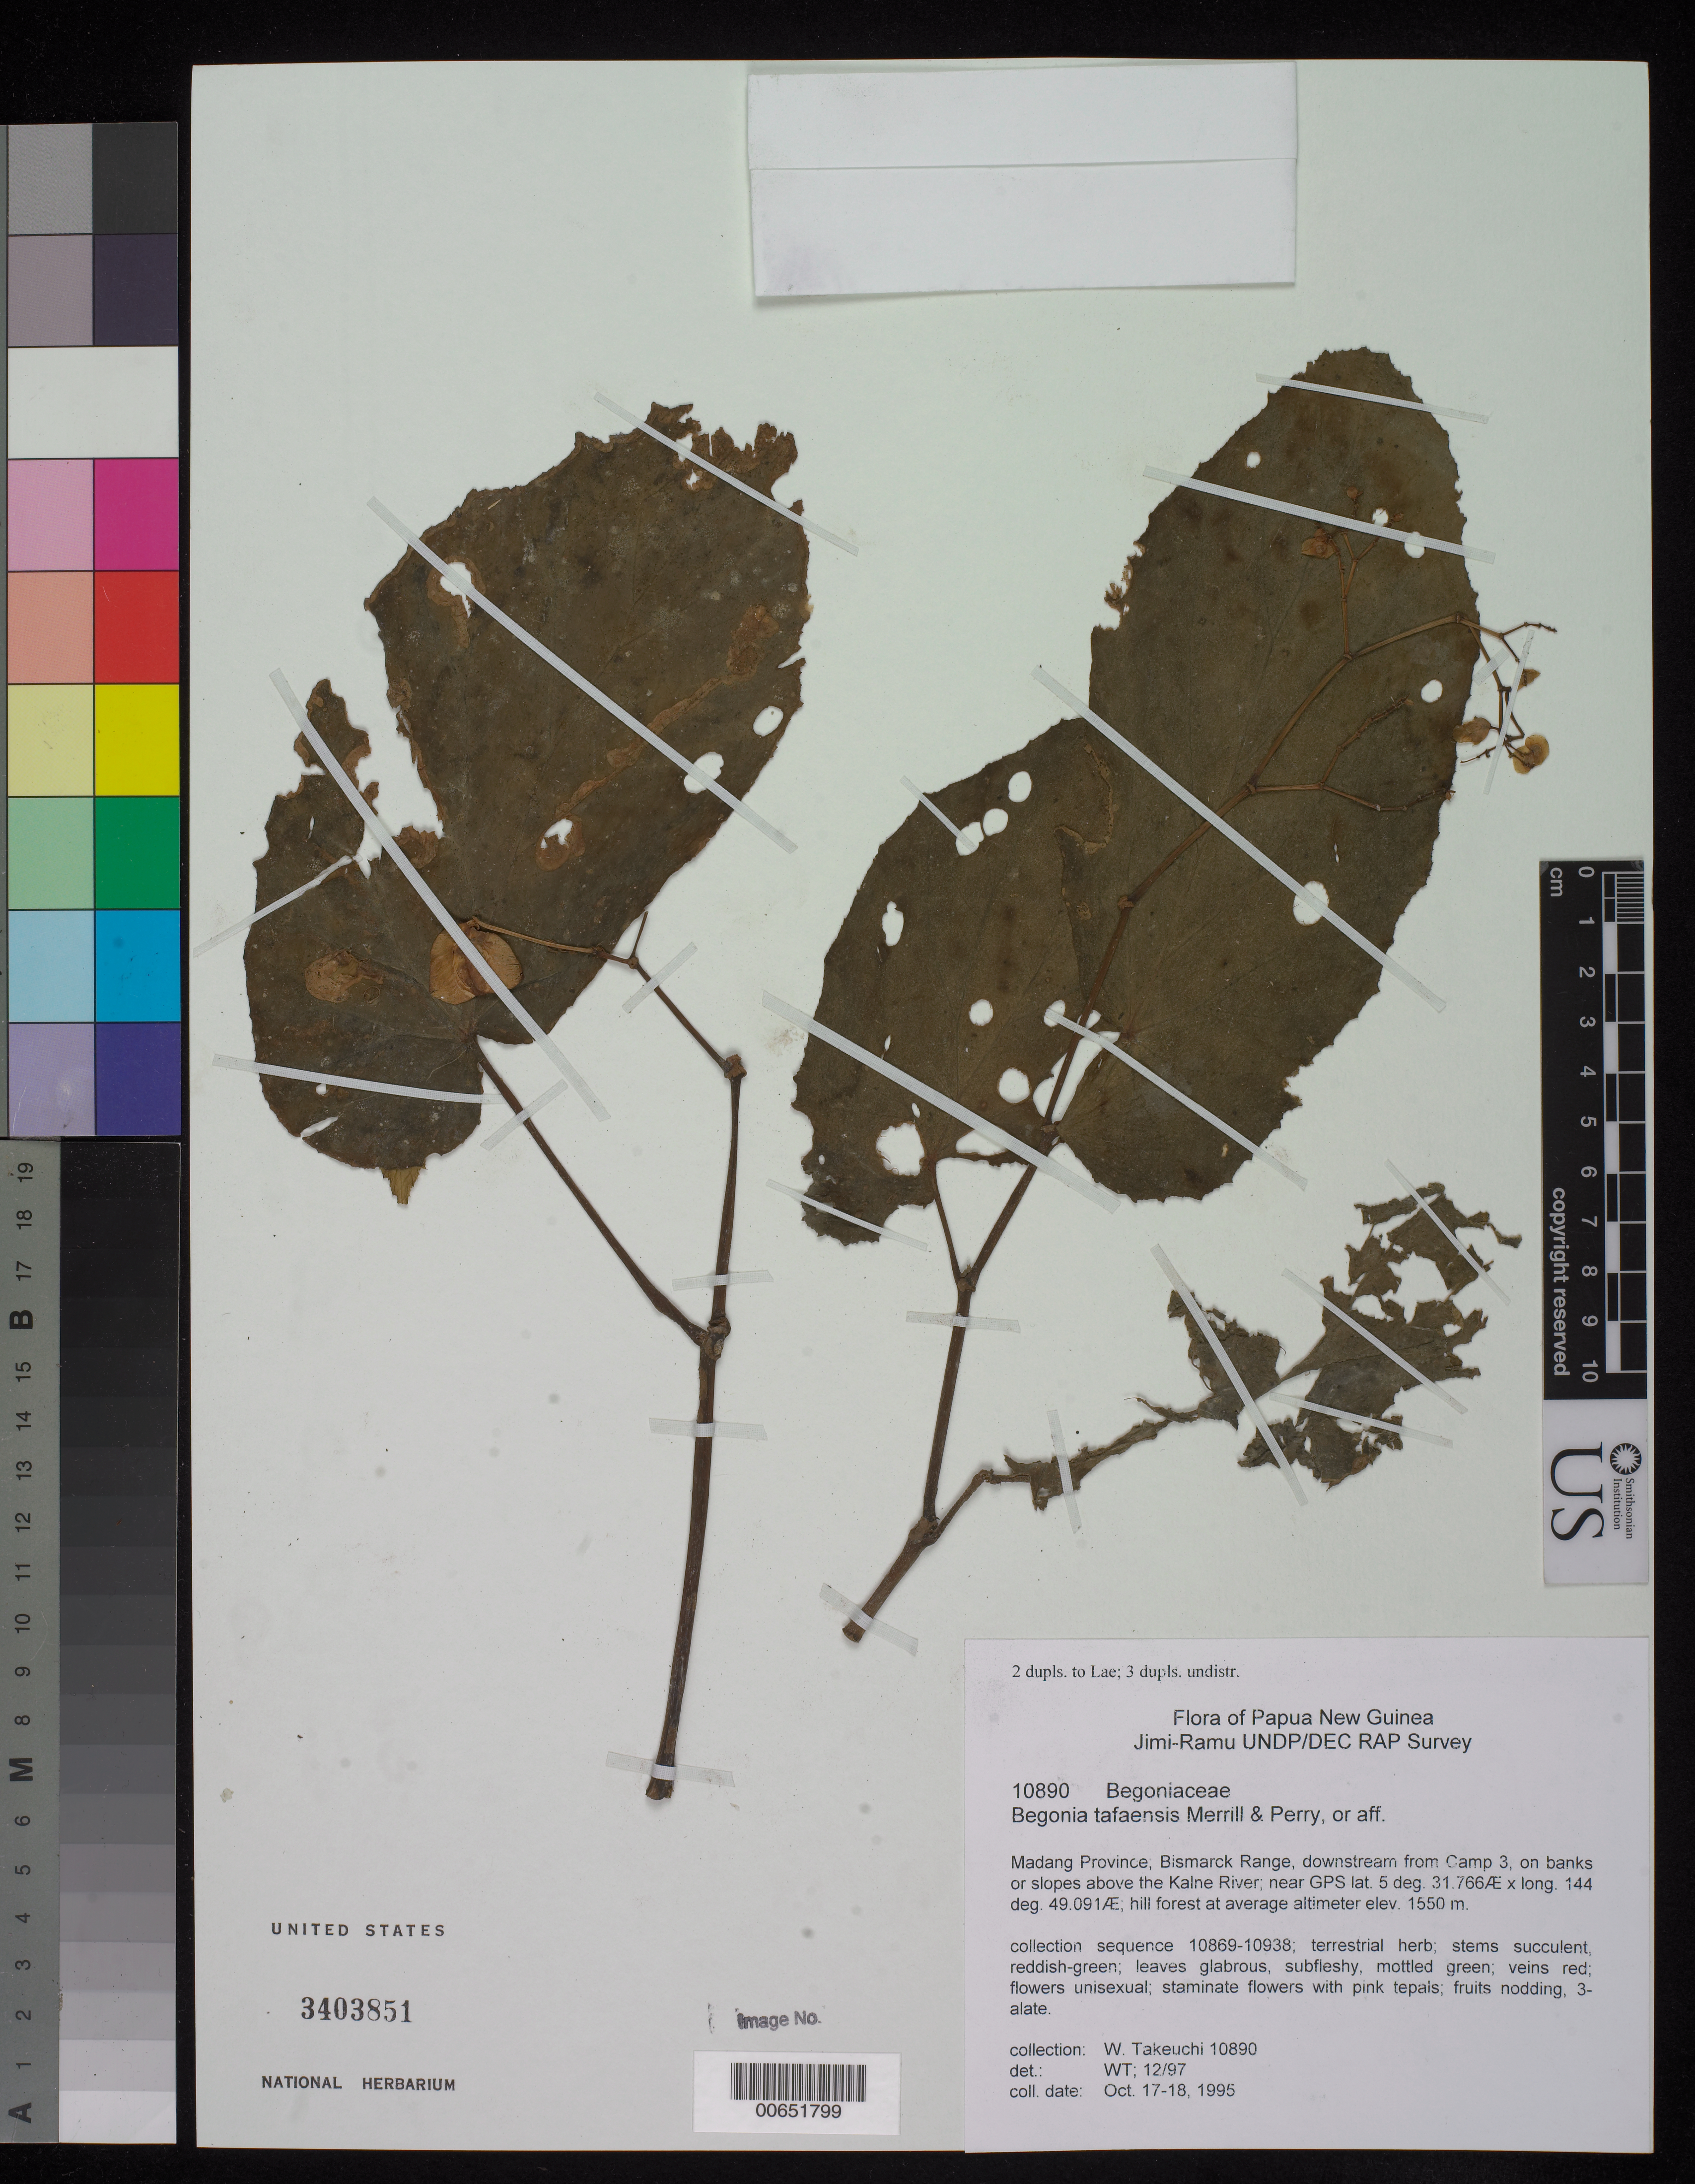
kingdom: Plantae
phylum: Tracheophyta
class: Magnoliopsida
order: Cucurbitales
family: Begoniaceae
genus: Begonia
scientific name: Begonia tafaensis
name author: Merr. & L.M. Perry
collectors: W. N. Takeuchi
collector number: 10890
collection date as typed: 17 Oct 1995 and 18 Oct 1995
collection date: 1995-10-17,1995-10-18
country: Papua New Guinea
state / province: Madang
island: New Guinea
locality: Bismarck range, camp 3 above kalne river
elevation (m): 1550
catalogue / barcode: US 3403851